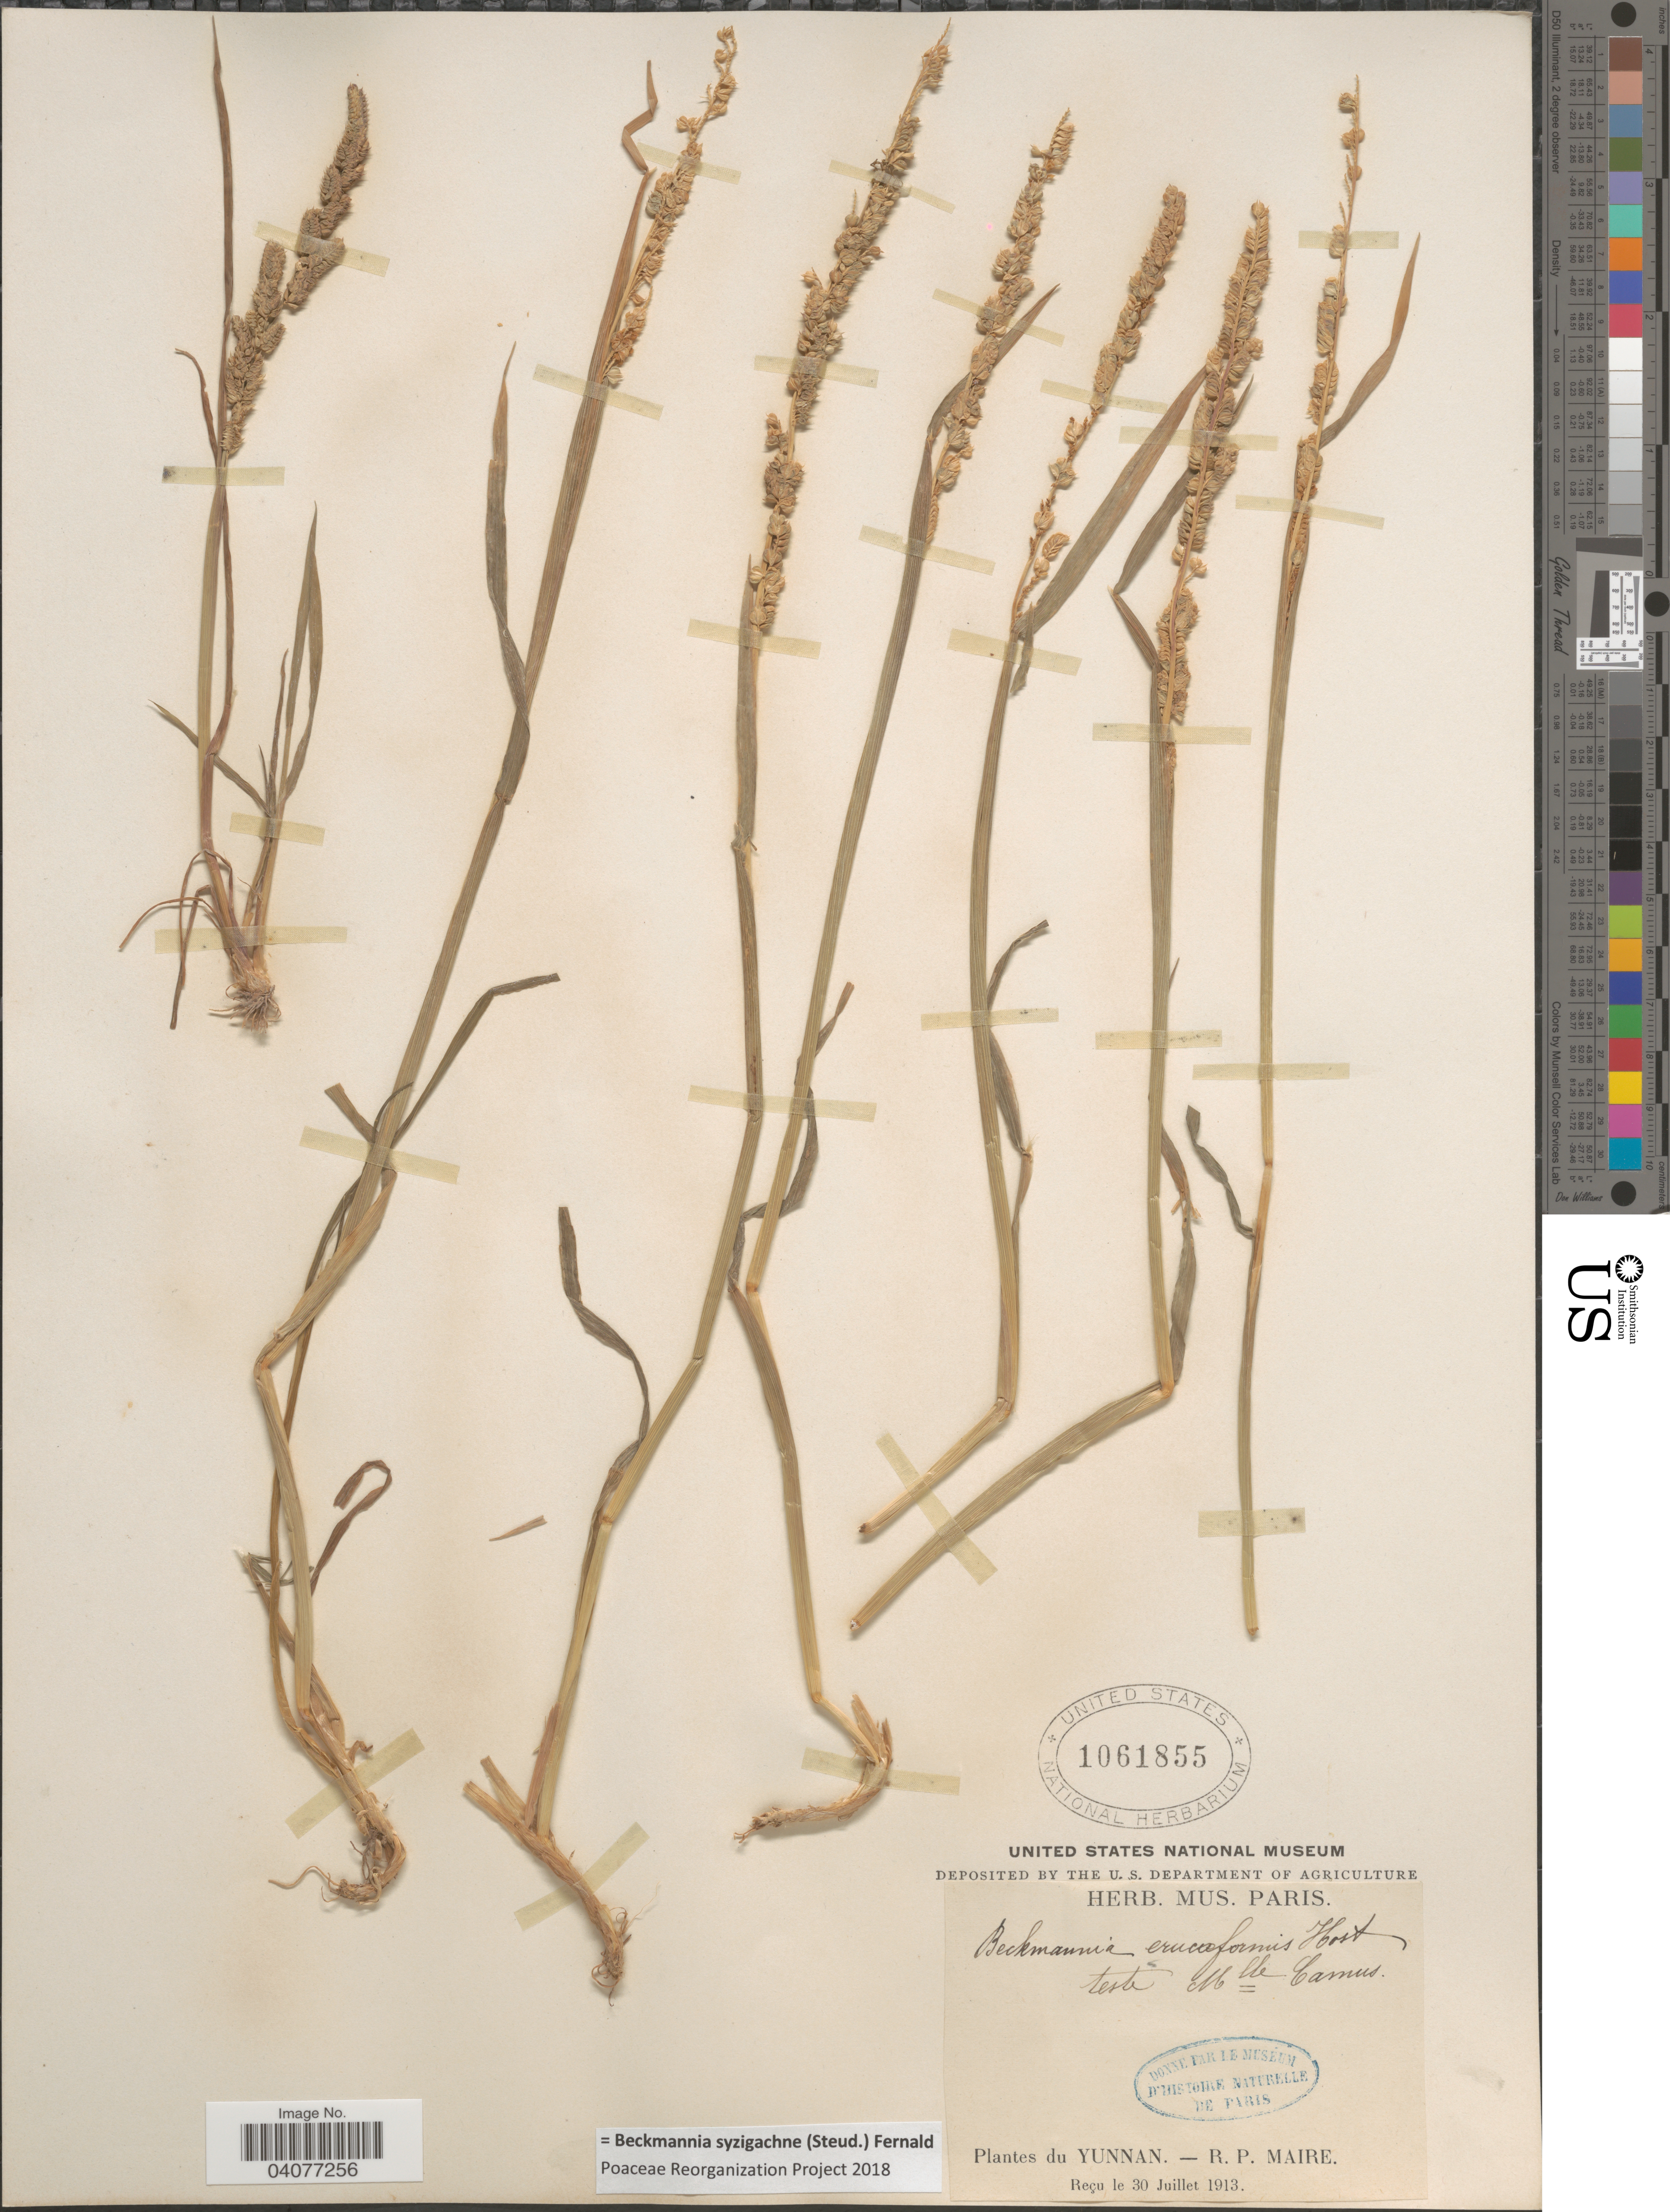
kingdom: Plantae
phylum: Tracheophyta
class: Liliopsida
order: Poales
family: Poaceae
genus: Beckmannia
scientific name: Beckmannia syzigachne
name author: (Steud.) Fernald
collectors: R.-P. Maire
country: China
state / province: Yunnan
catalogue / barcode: US 1061855